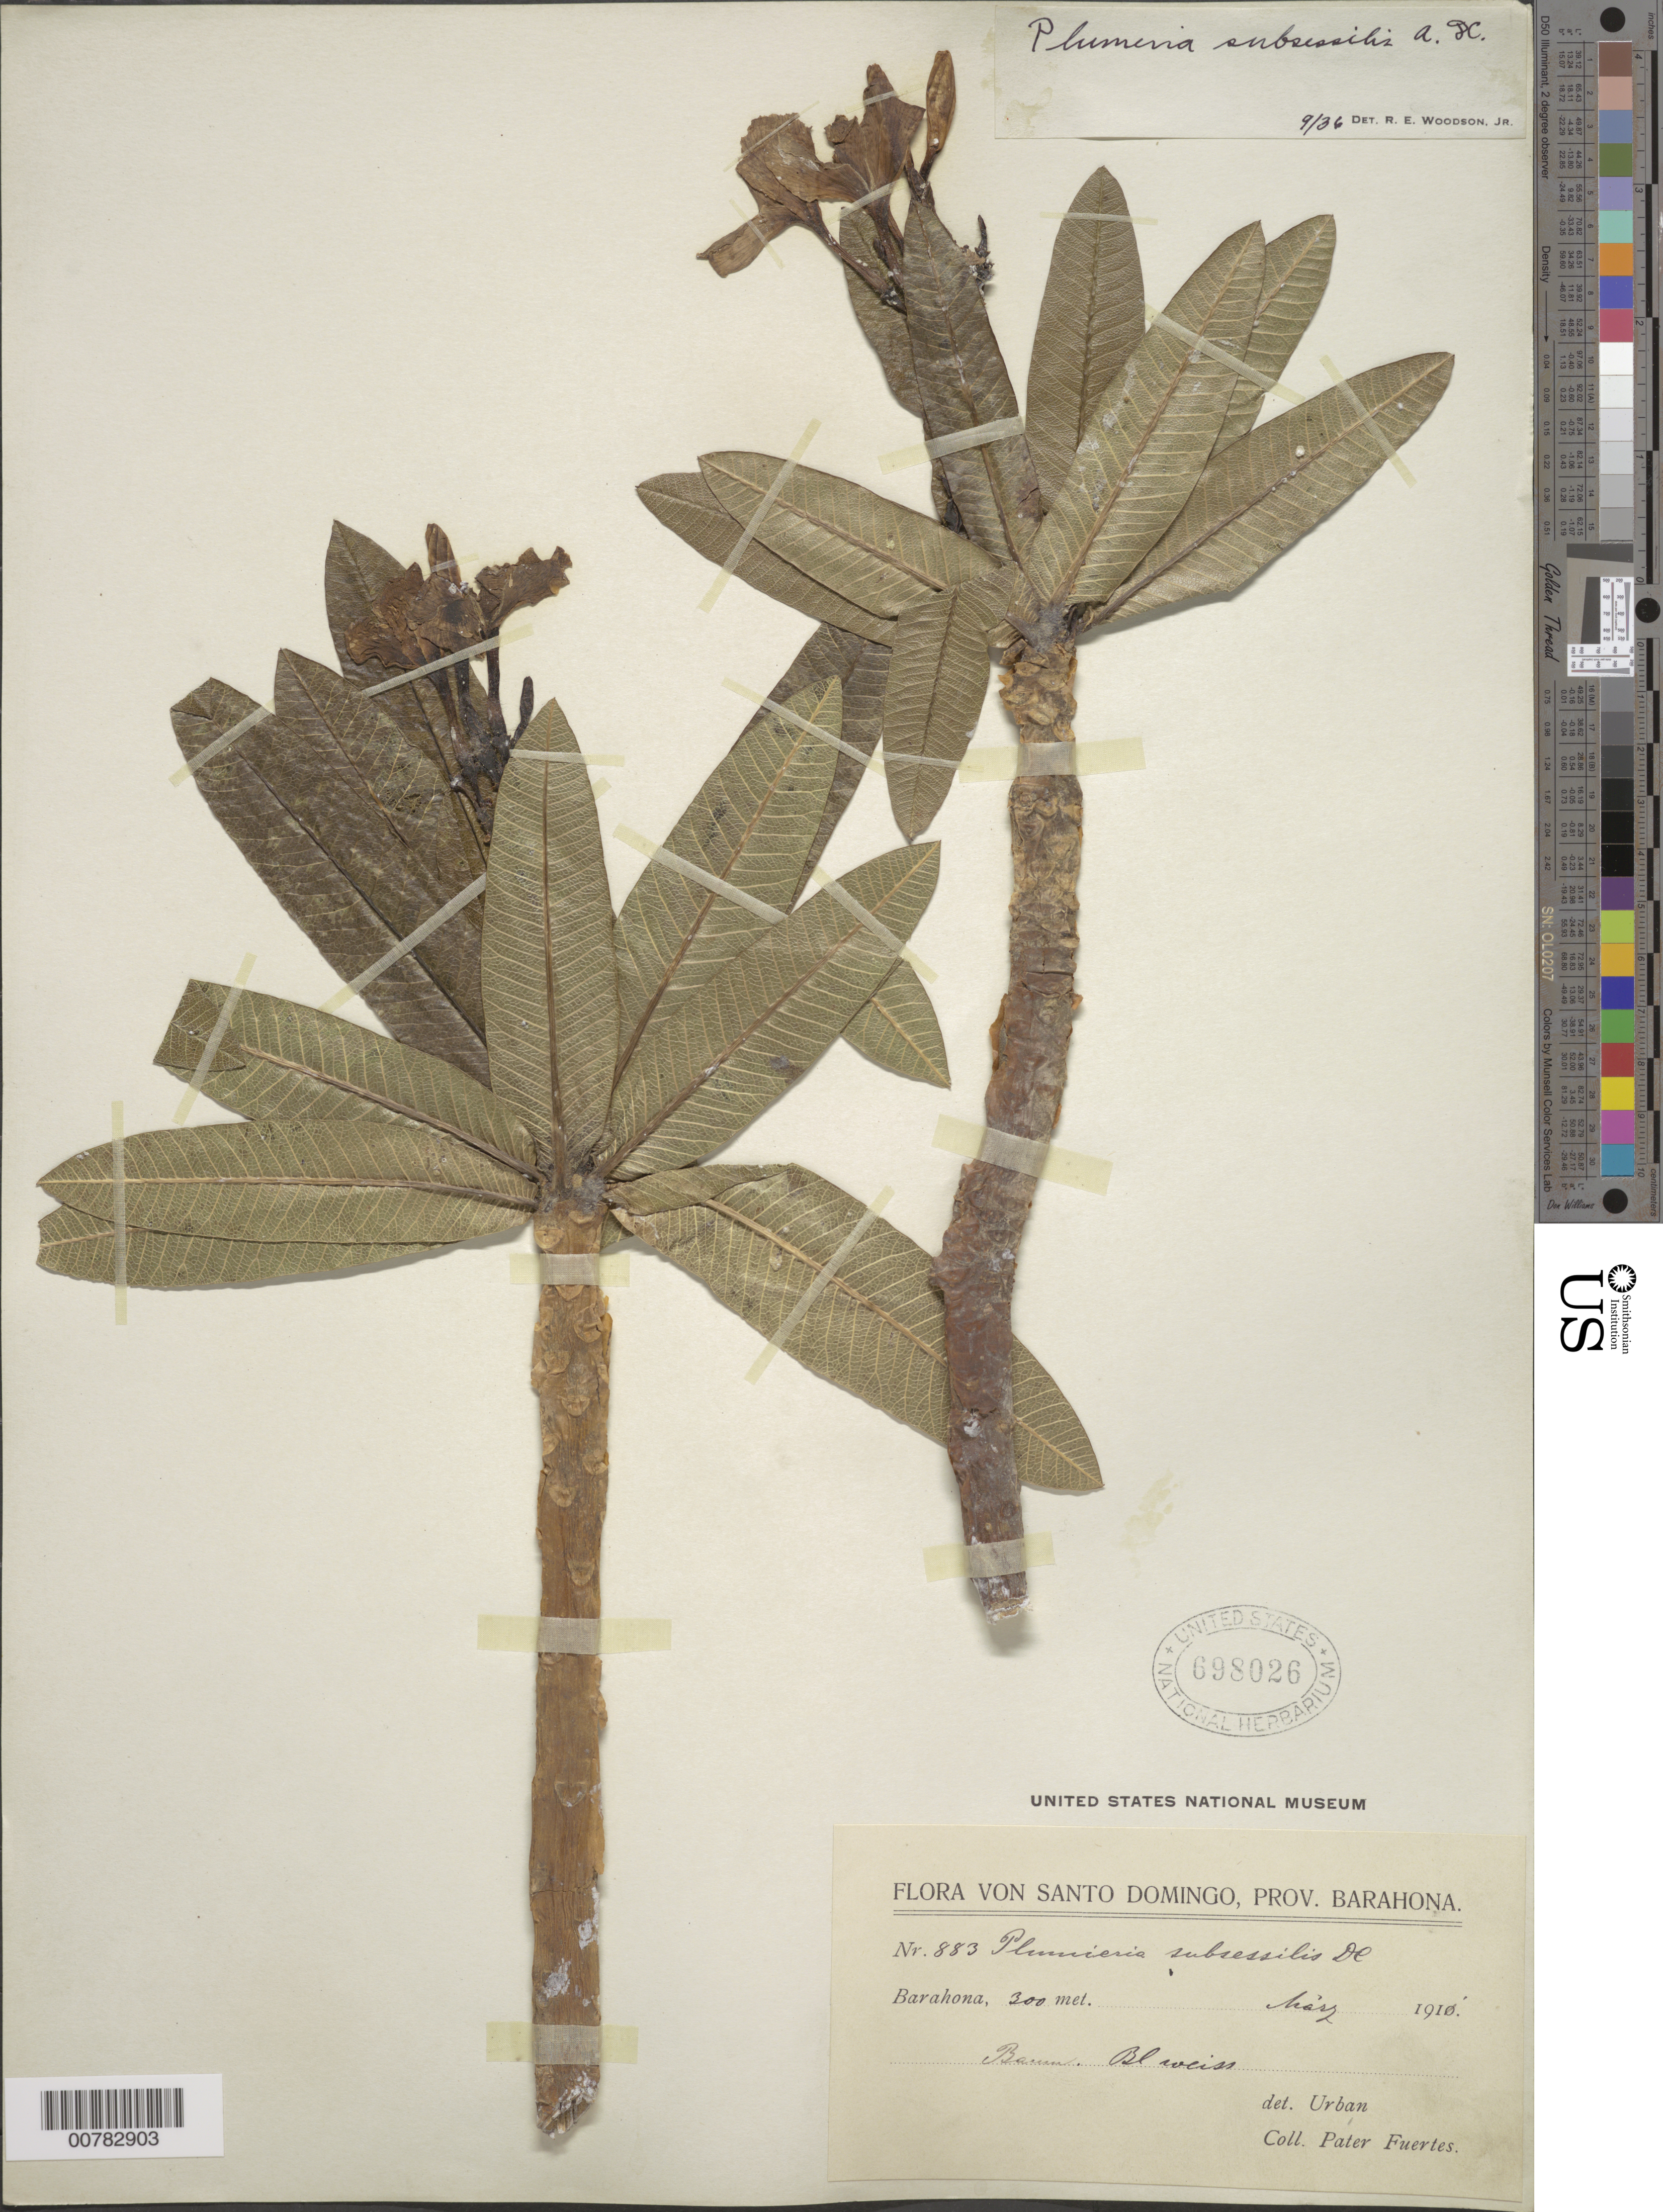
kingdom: Plantae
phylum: Tracheophyta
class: Magnoliopsida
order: Gentianales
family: Apocynaceae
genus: Plumeria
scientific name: Plumeria subsessilis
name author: A. DC.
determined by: Woodson, R. E., Jr.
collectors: M. D. Fuertes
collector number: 883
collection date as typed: Mar 1910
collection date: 1910-03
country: Dominican Republic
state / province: Barahona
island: Hispaniola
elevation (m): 300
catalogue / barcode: US 698026